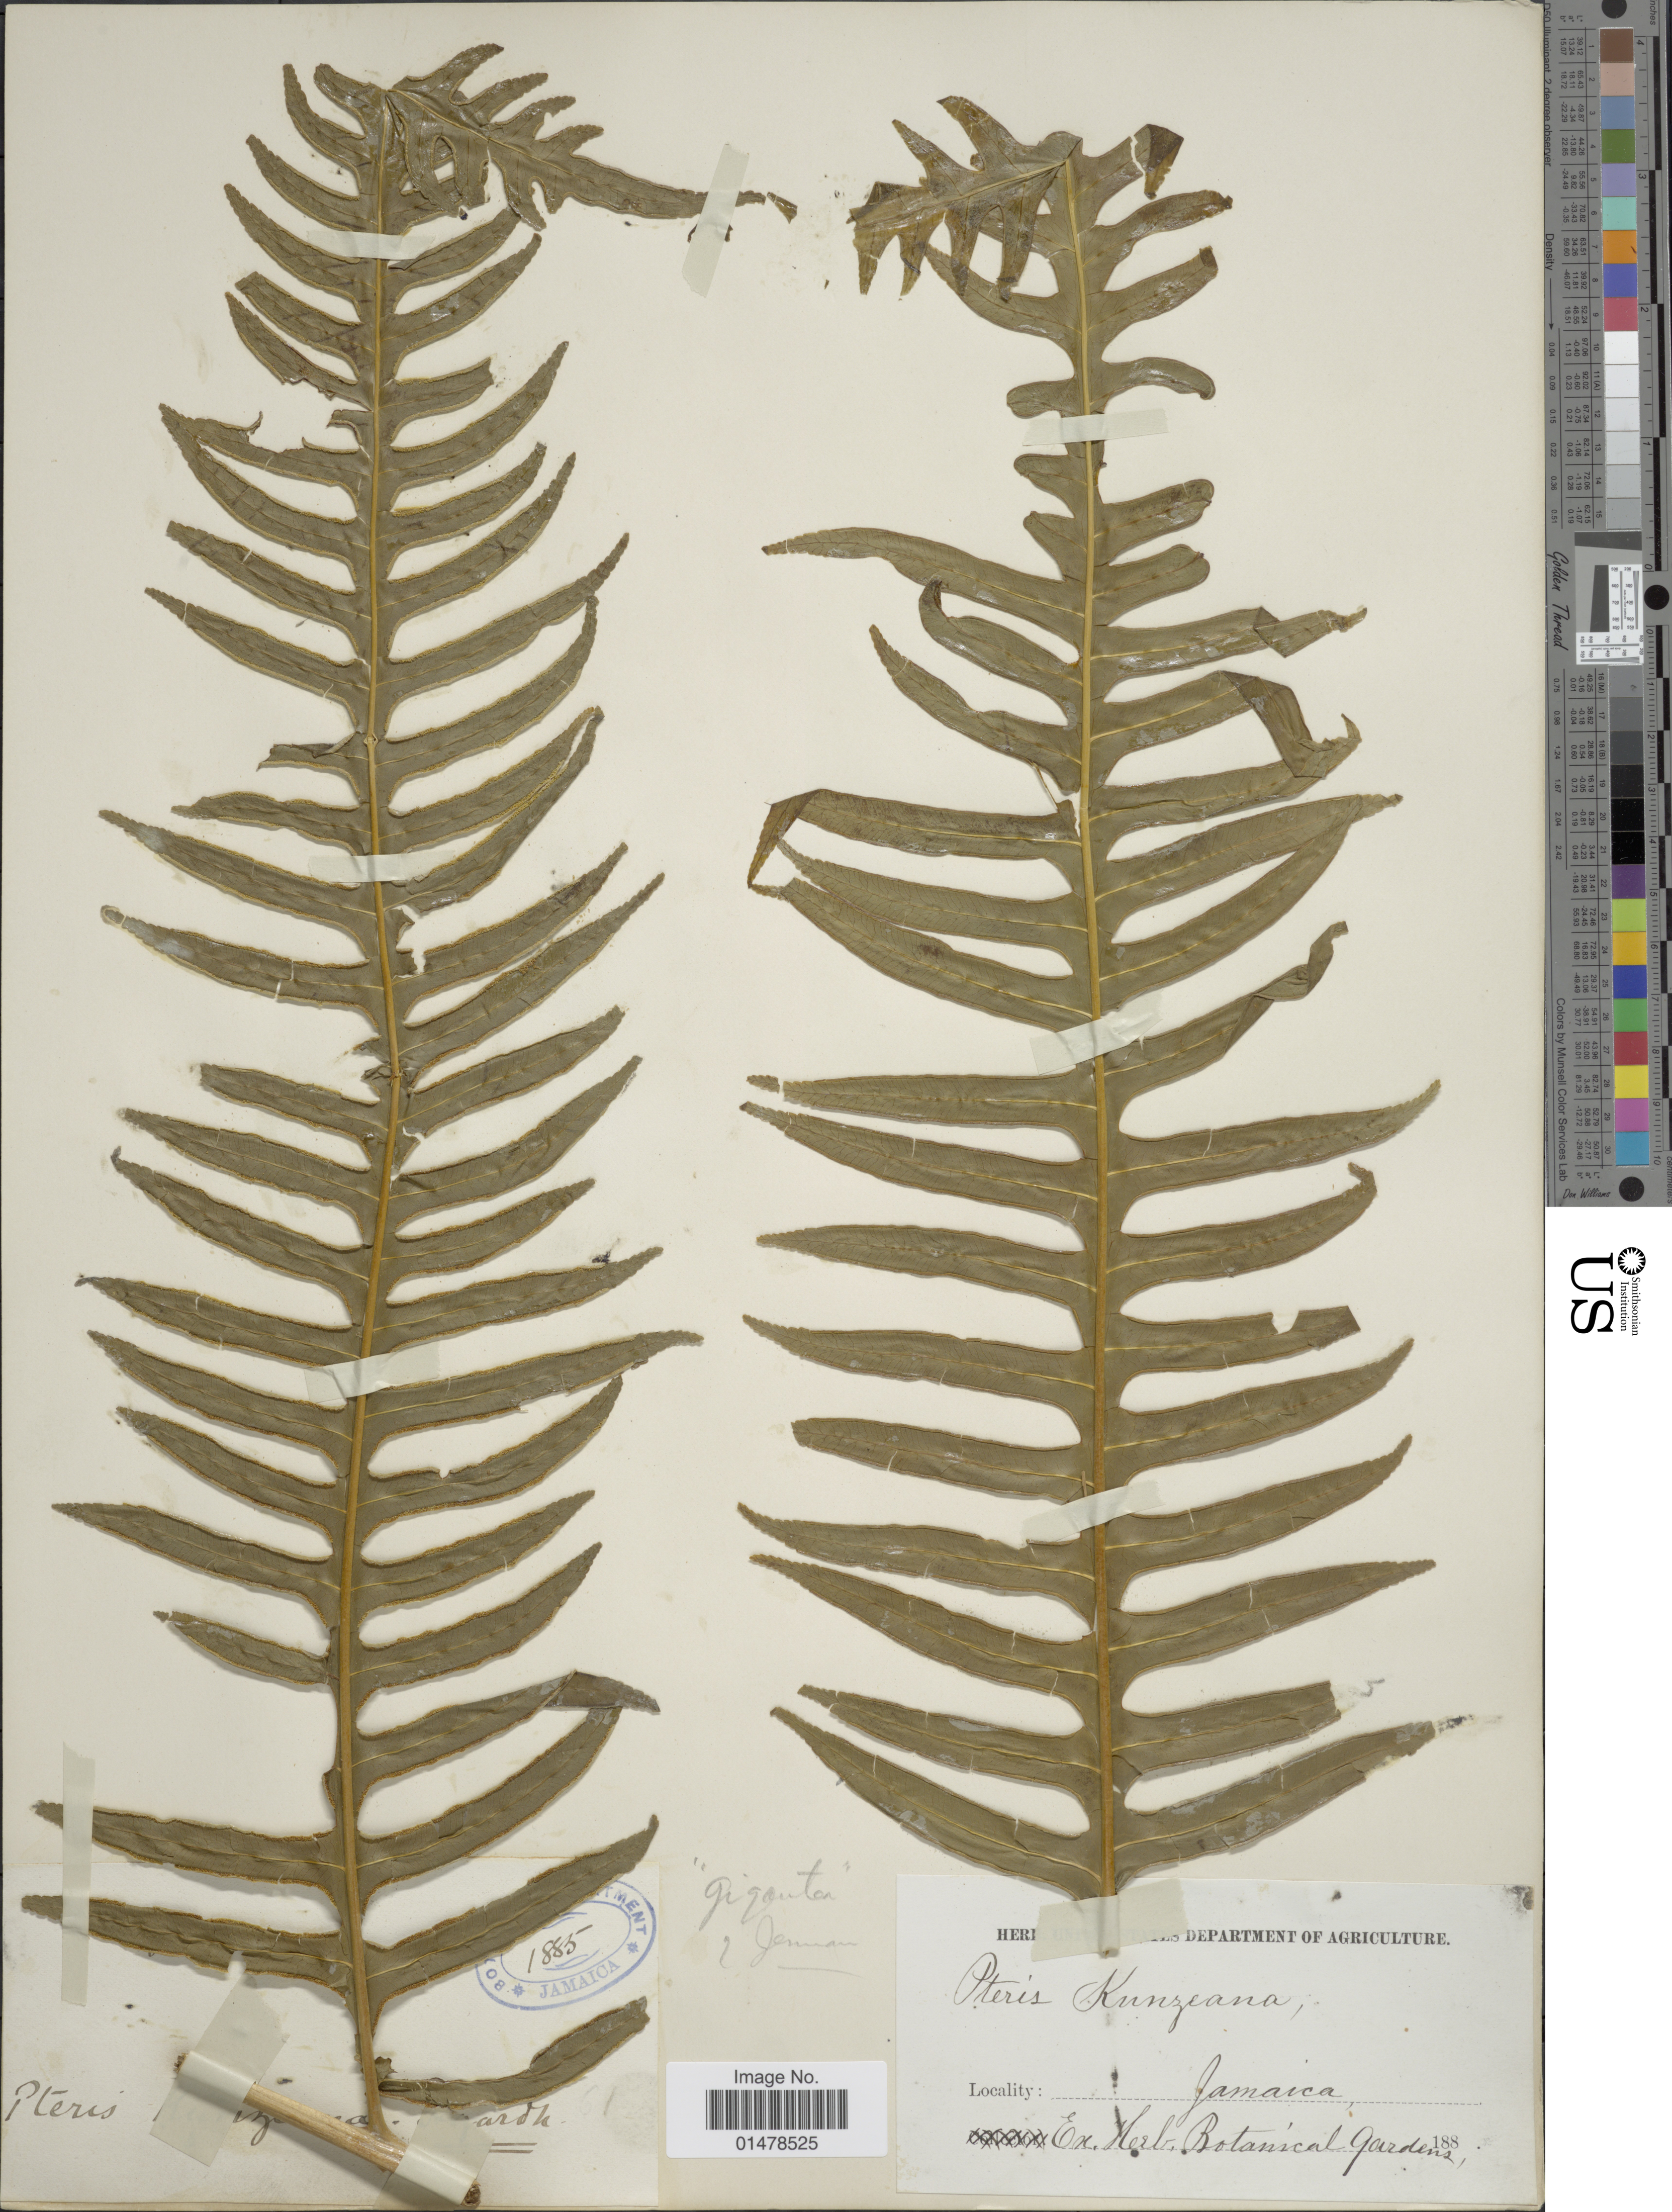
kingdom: Plantae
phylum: Tracheophyta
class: Polypodiopsida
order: Polypodiales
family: Pteridaceae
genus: Pteris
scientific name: Pteris arborea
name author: L.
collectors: ex herb. Bot. Gard.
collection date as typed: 188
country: Jamaica